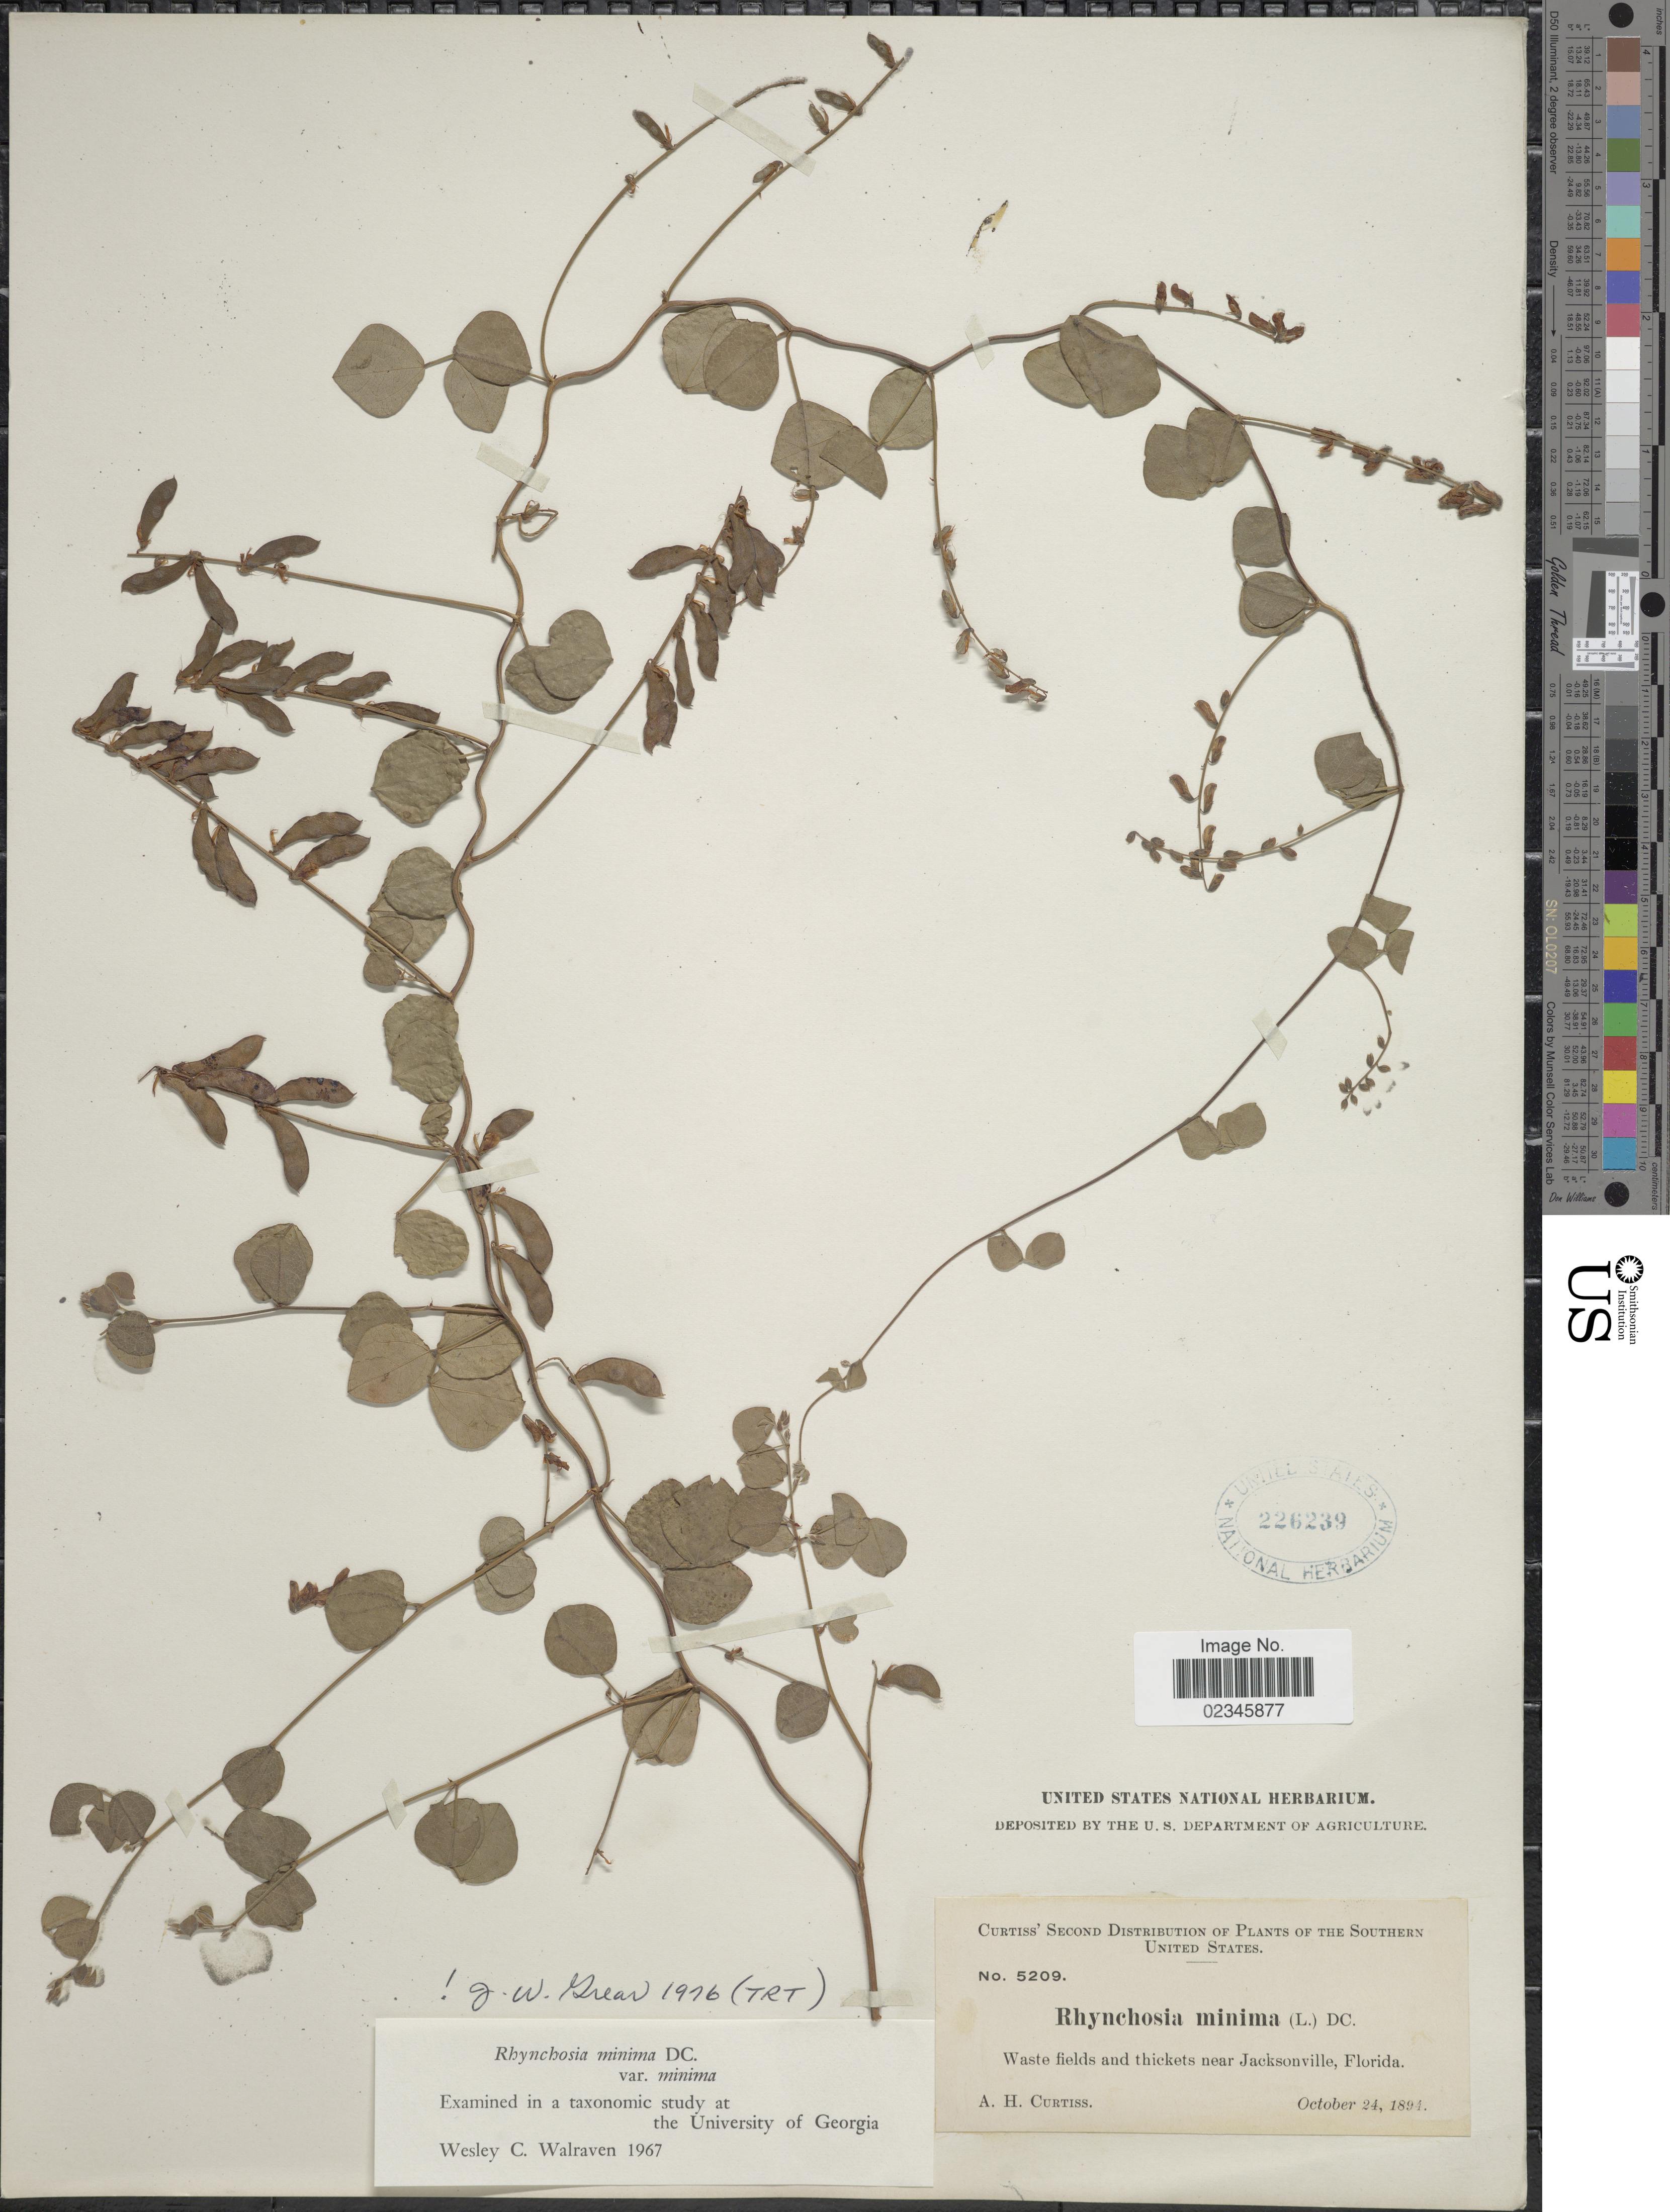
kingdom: Plantae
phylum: Tracheophyta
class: Magnoliopsida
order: Fabales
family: Fabaceae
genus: Rhynchosia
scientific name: Rhynchosia minima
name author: (L.) DC.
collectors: A. H. Curtiss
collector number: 5209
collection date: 1894-10-24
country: United States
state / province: Florida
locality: Southern United States, waste fields and thickets near Jacksonville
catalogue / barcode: US 226239